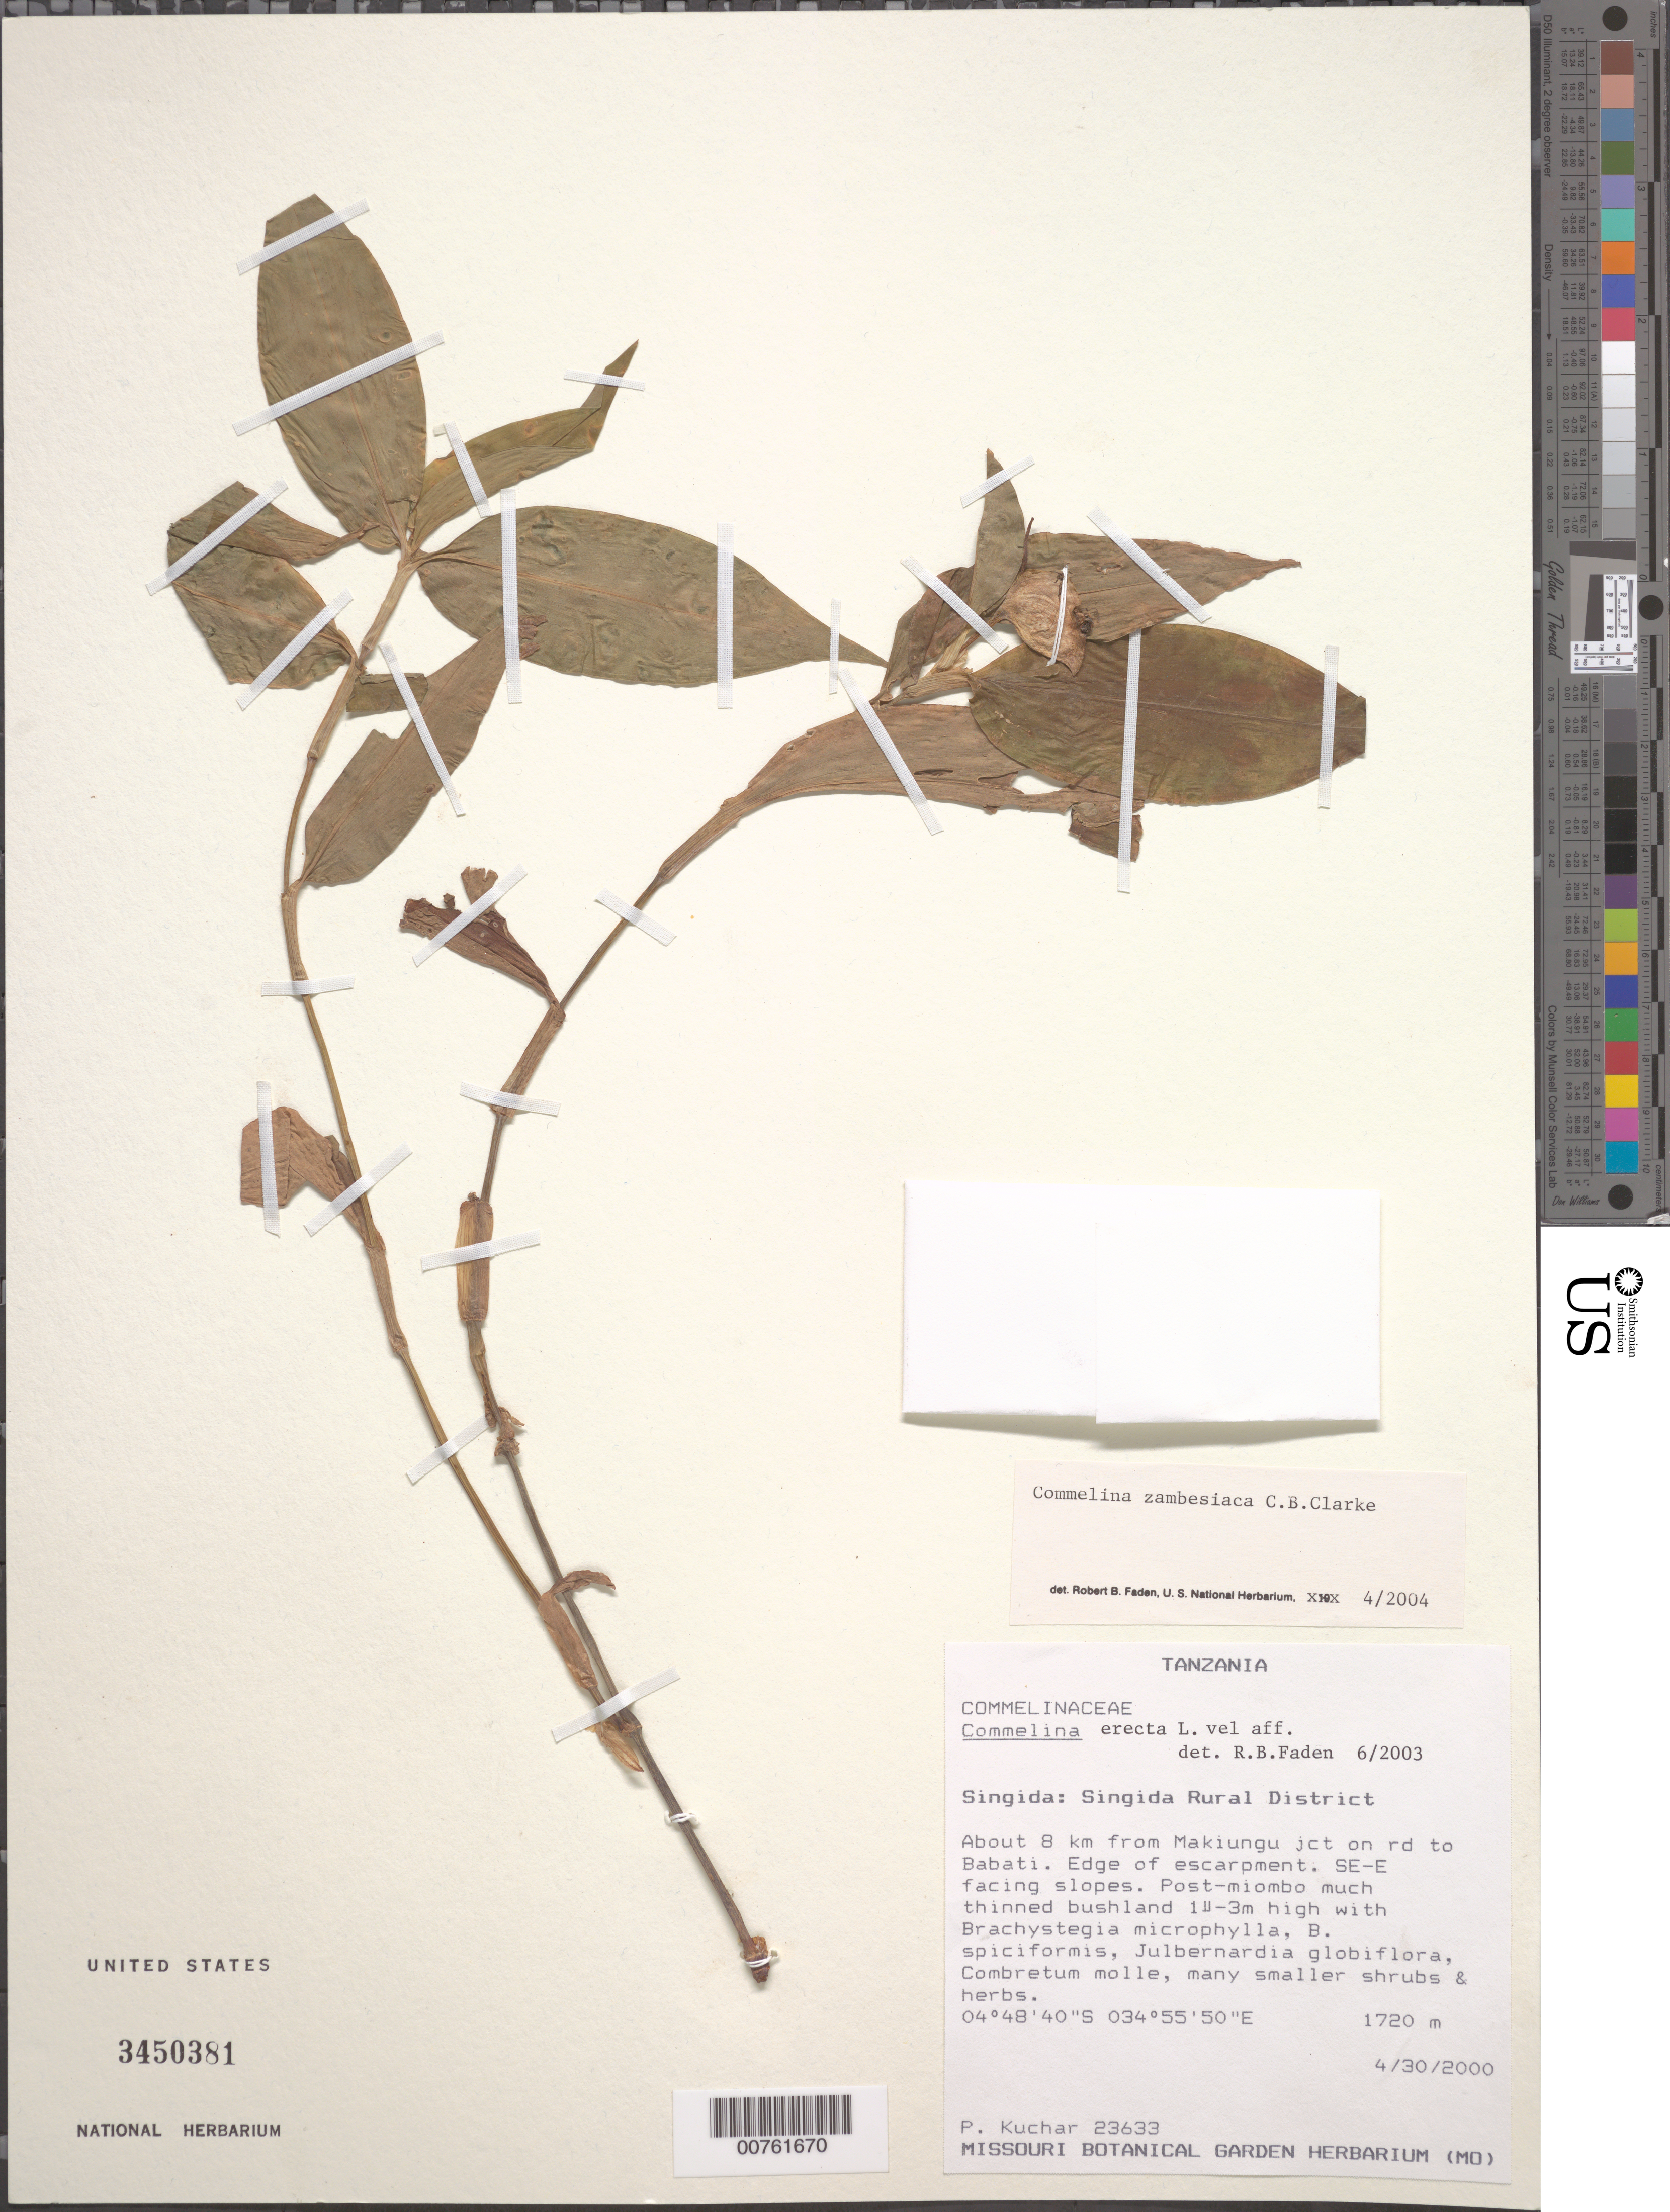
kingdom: Plantae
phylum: Tracheophyta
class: Liliopsida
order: Commelinales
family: Commelinaceae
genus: Commelina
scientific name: Commelina zambesica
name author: C.B. Clarke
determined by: Faden, Robert B., (US), Smithsonian Institution - National Museum of Natural History (UNITED STATES)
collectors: P. Kuchar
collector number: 23633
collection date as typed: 30 Apr 2000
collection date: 2000-04-30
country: Tanzania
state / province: Singida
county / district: Singida Rural District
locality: About 8 km from Makiungu jct on rd to Babati.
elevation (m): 1720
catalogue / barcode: US 3450381